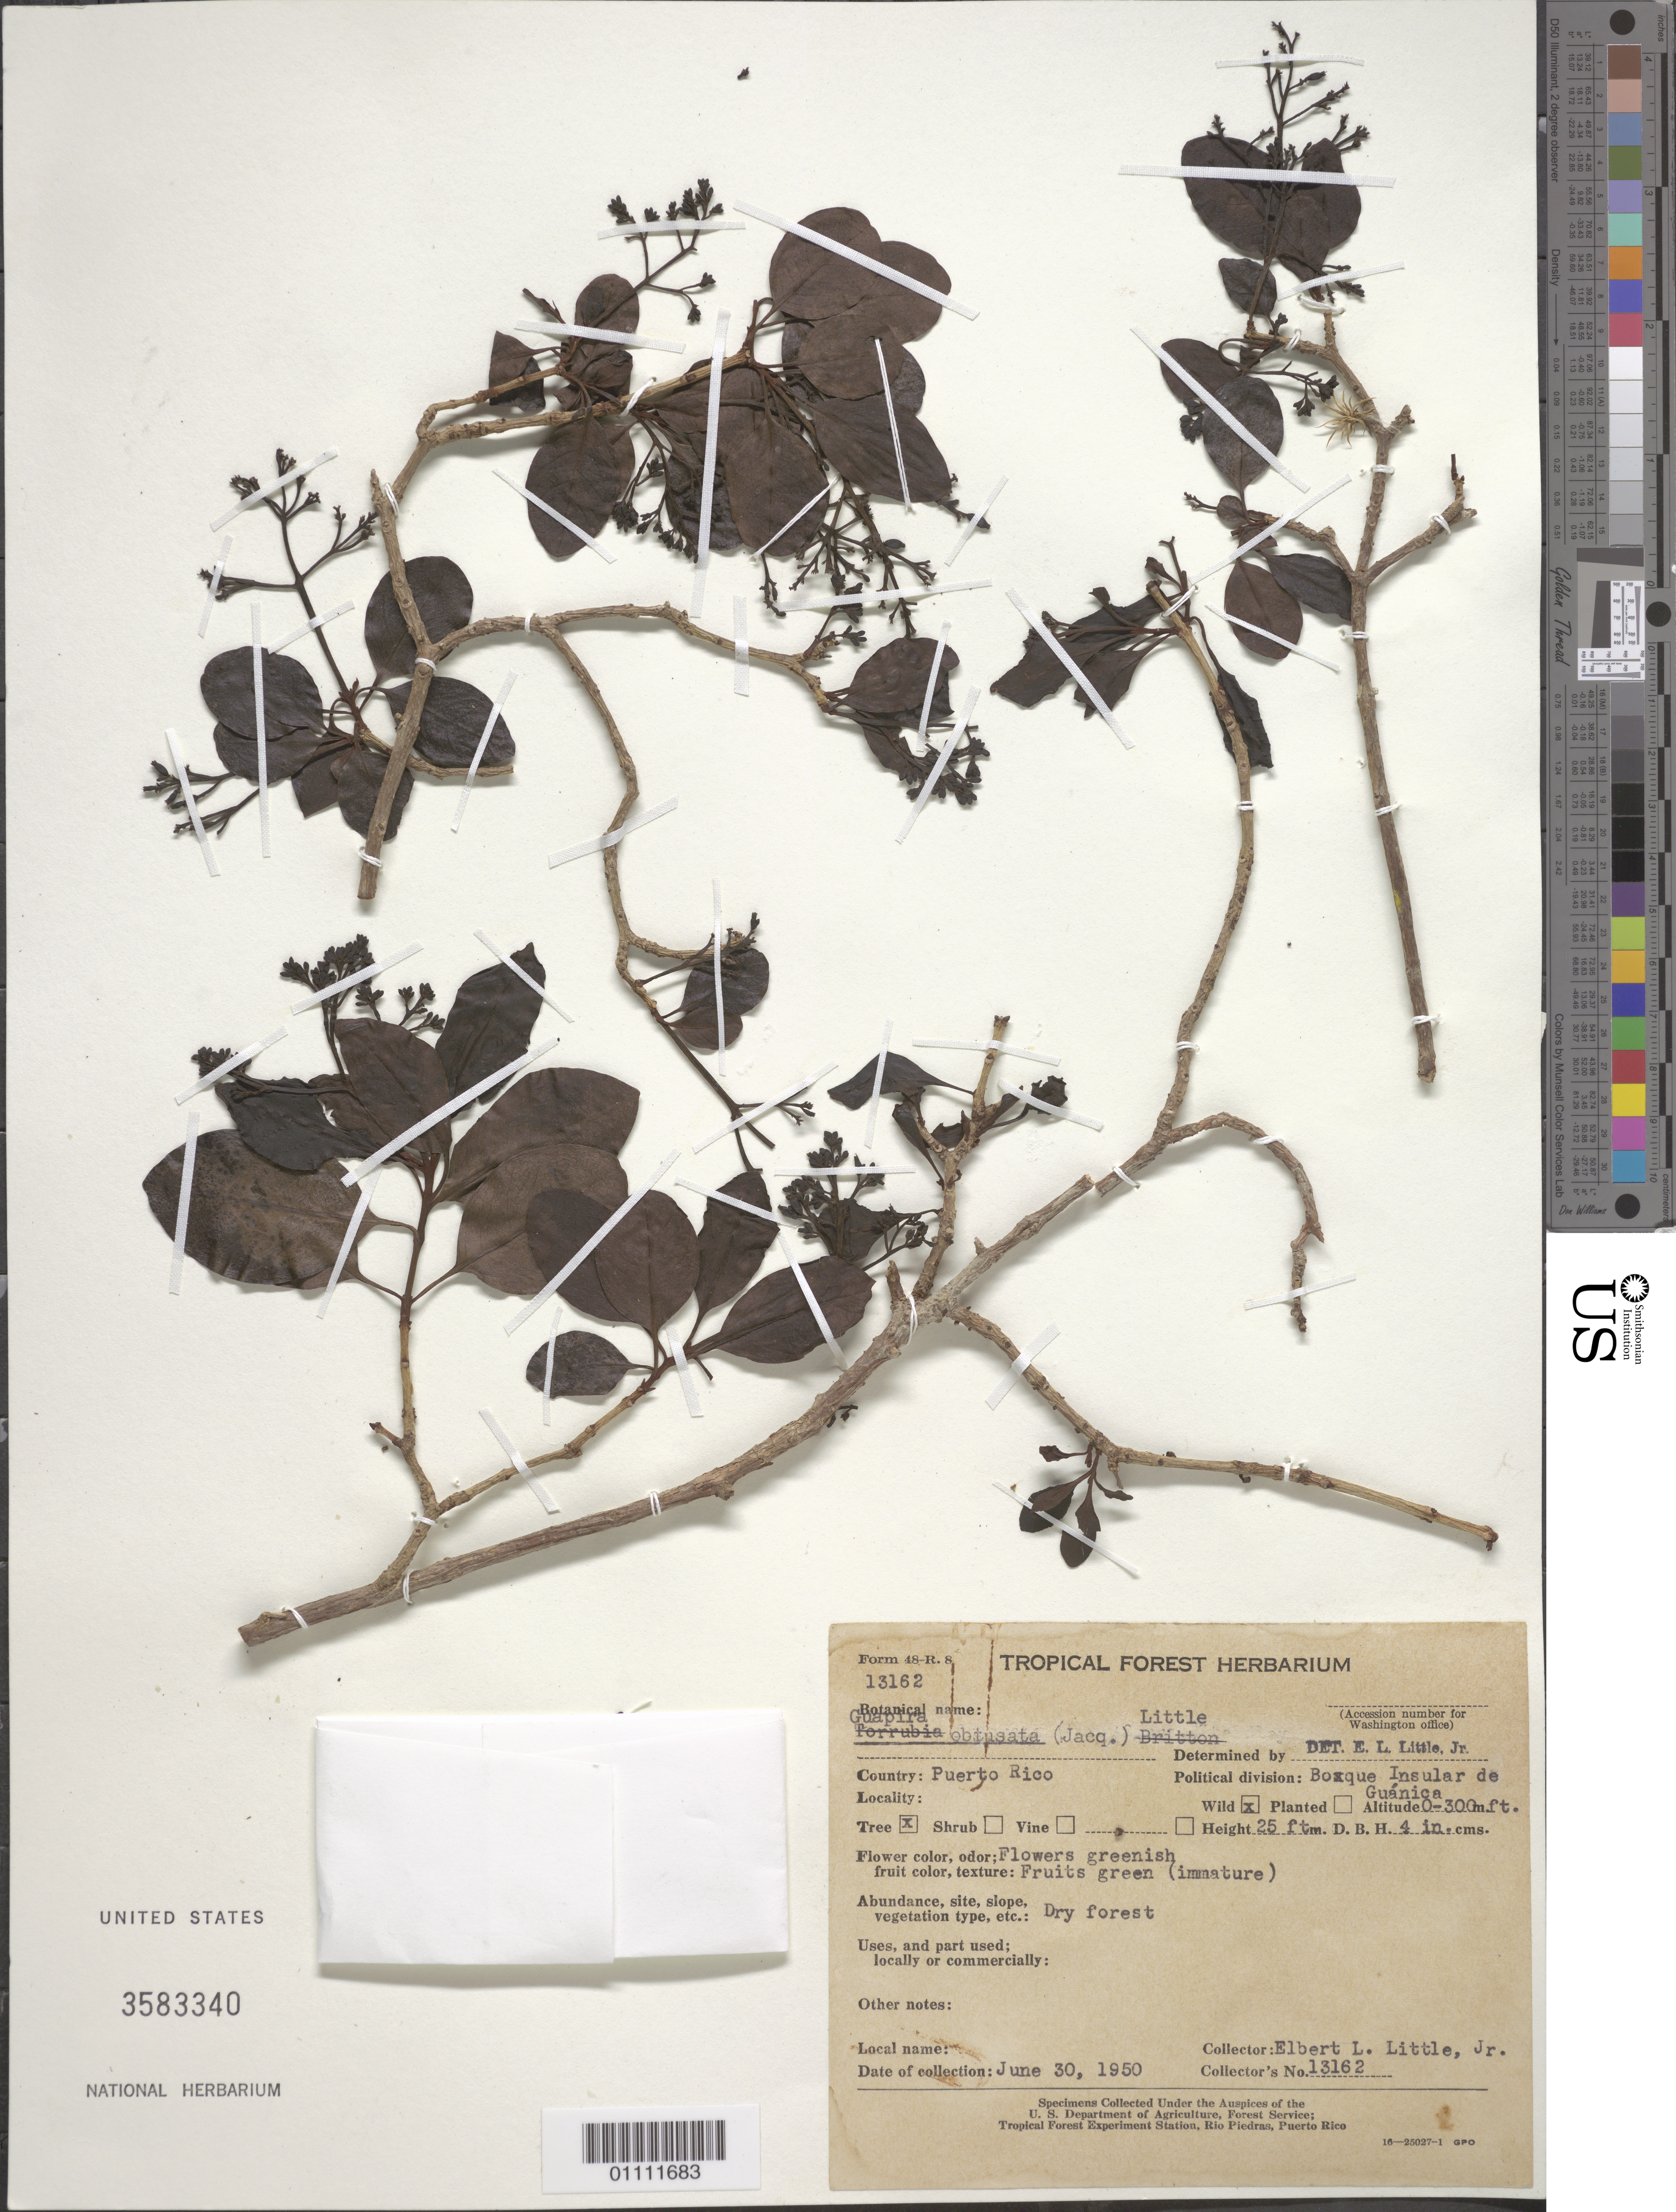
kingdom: Plantae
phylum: Tracheophyta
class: Magnoliopsida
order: Caryophyllales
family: Nyctaginaceae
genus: Guapira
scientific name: Guapira obtusata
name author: (Jacq.) Little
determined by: Little, Elbert L., Jr., (FSSR), United States Department of Agriculture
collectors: E. L. Little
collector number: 13162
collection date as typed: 30 Jun 1950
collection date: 1950-06-30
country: Puerto Rico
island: Puerto Rico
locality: Bosque Insular de Guánica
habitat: Dry forest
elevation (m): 0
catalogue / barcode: US 3583340